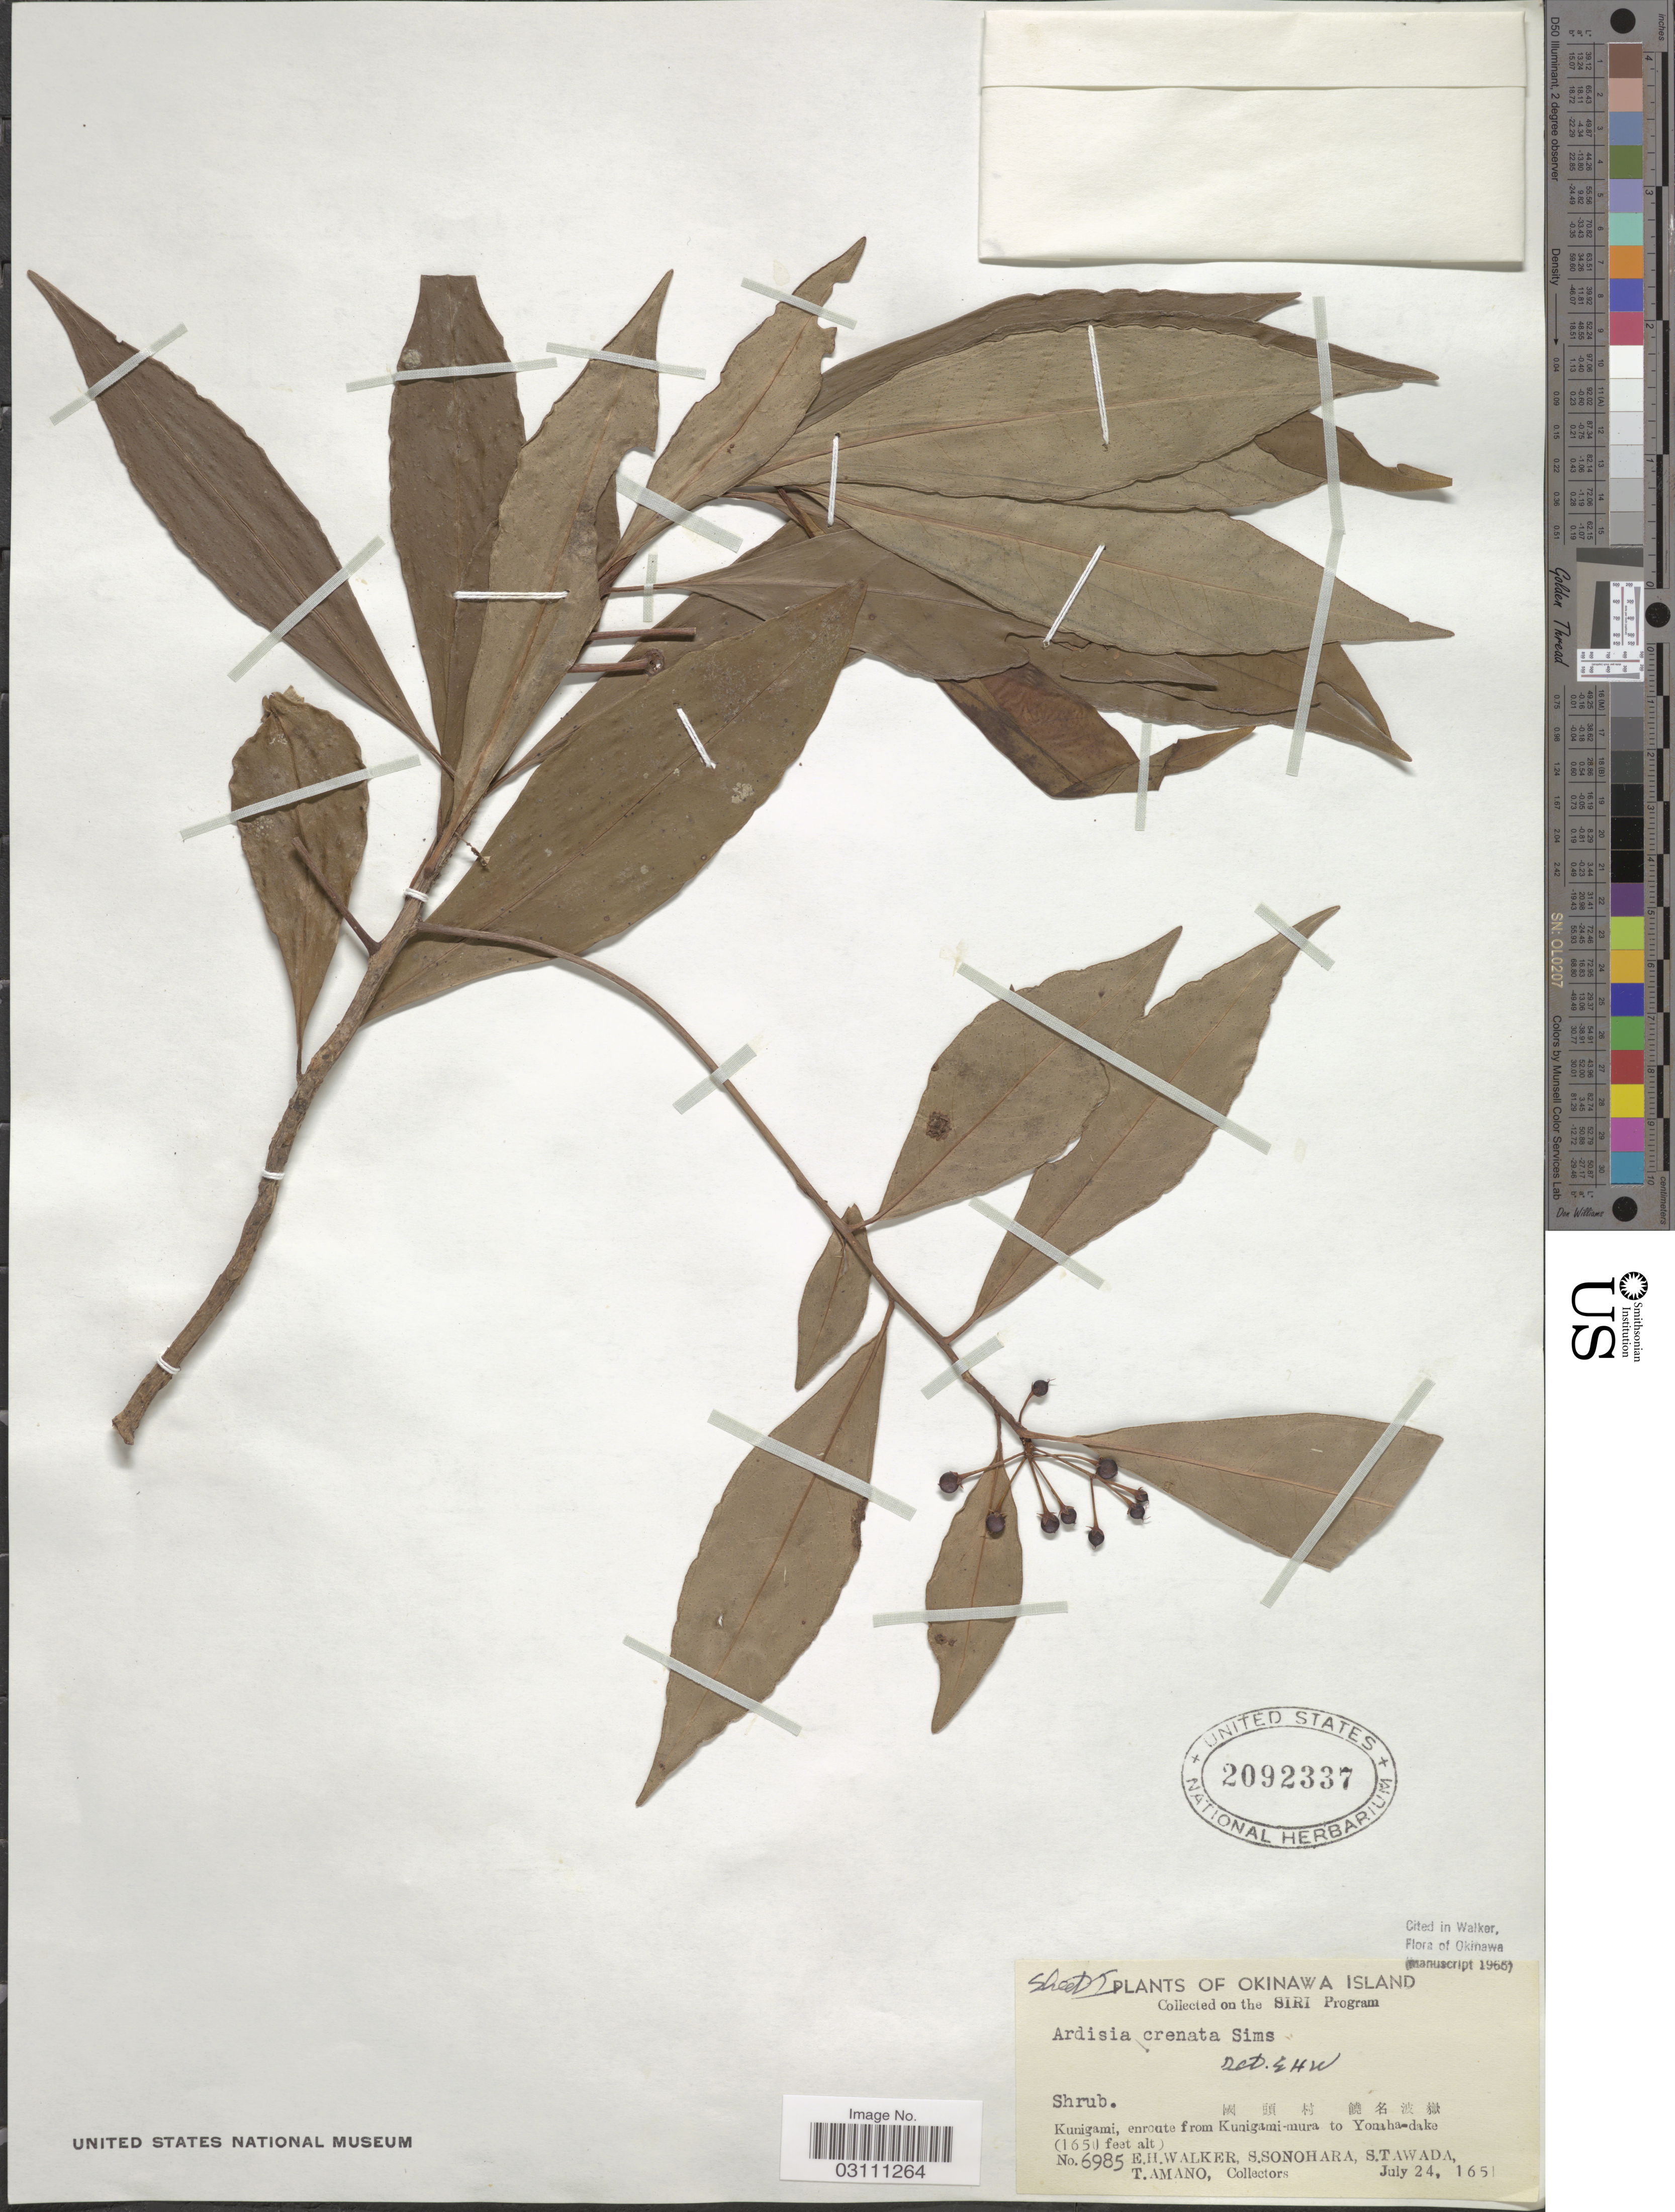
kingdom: Plantae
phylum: Tracheophyta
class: Magnoliopsida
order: Ericales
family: Primulaceae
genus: Ardisia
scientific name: Ardisia crenata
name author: Sims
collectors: E. H. Walker, S. Sonohara, S. Tawada & T. Amano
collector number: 6985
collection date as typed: Transcribed d/m/y: 24/7/1651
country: Japan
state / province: Okinawa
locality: Kunigami, enroute from Kunigami-mura to Yonaha-dake.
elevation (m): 503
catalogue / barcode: US 2092337